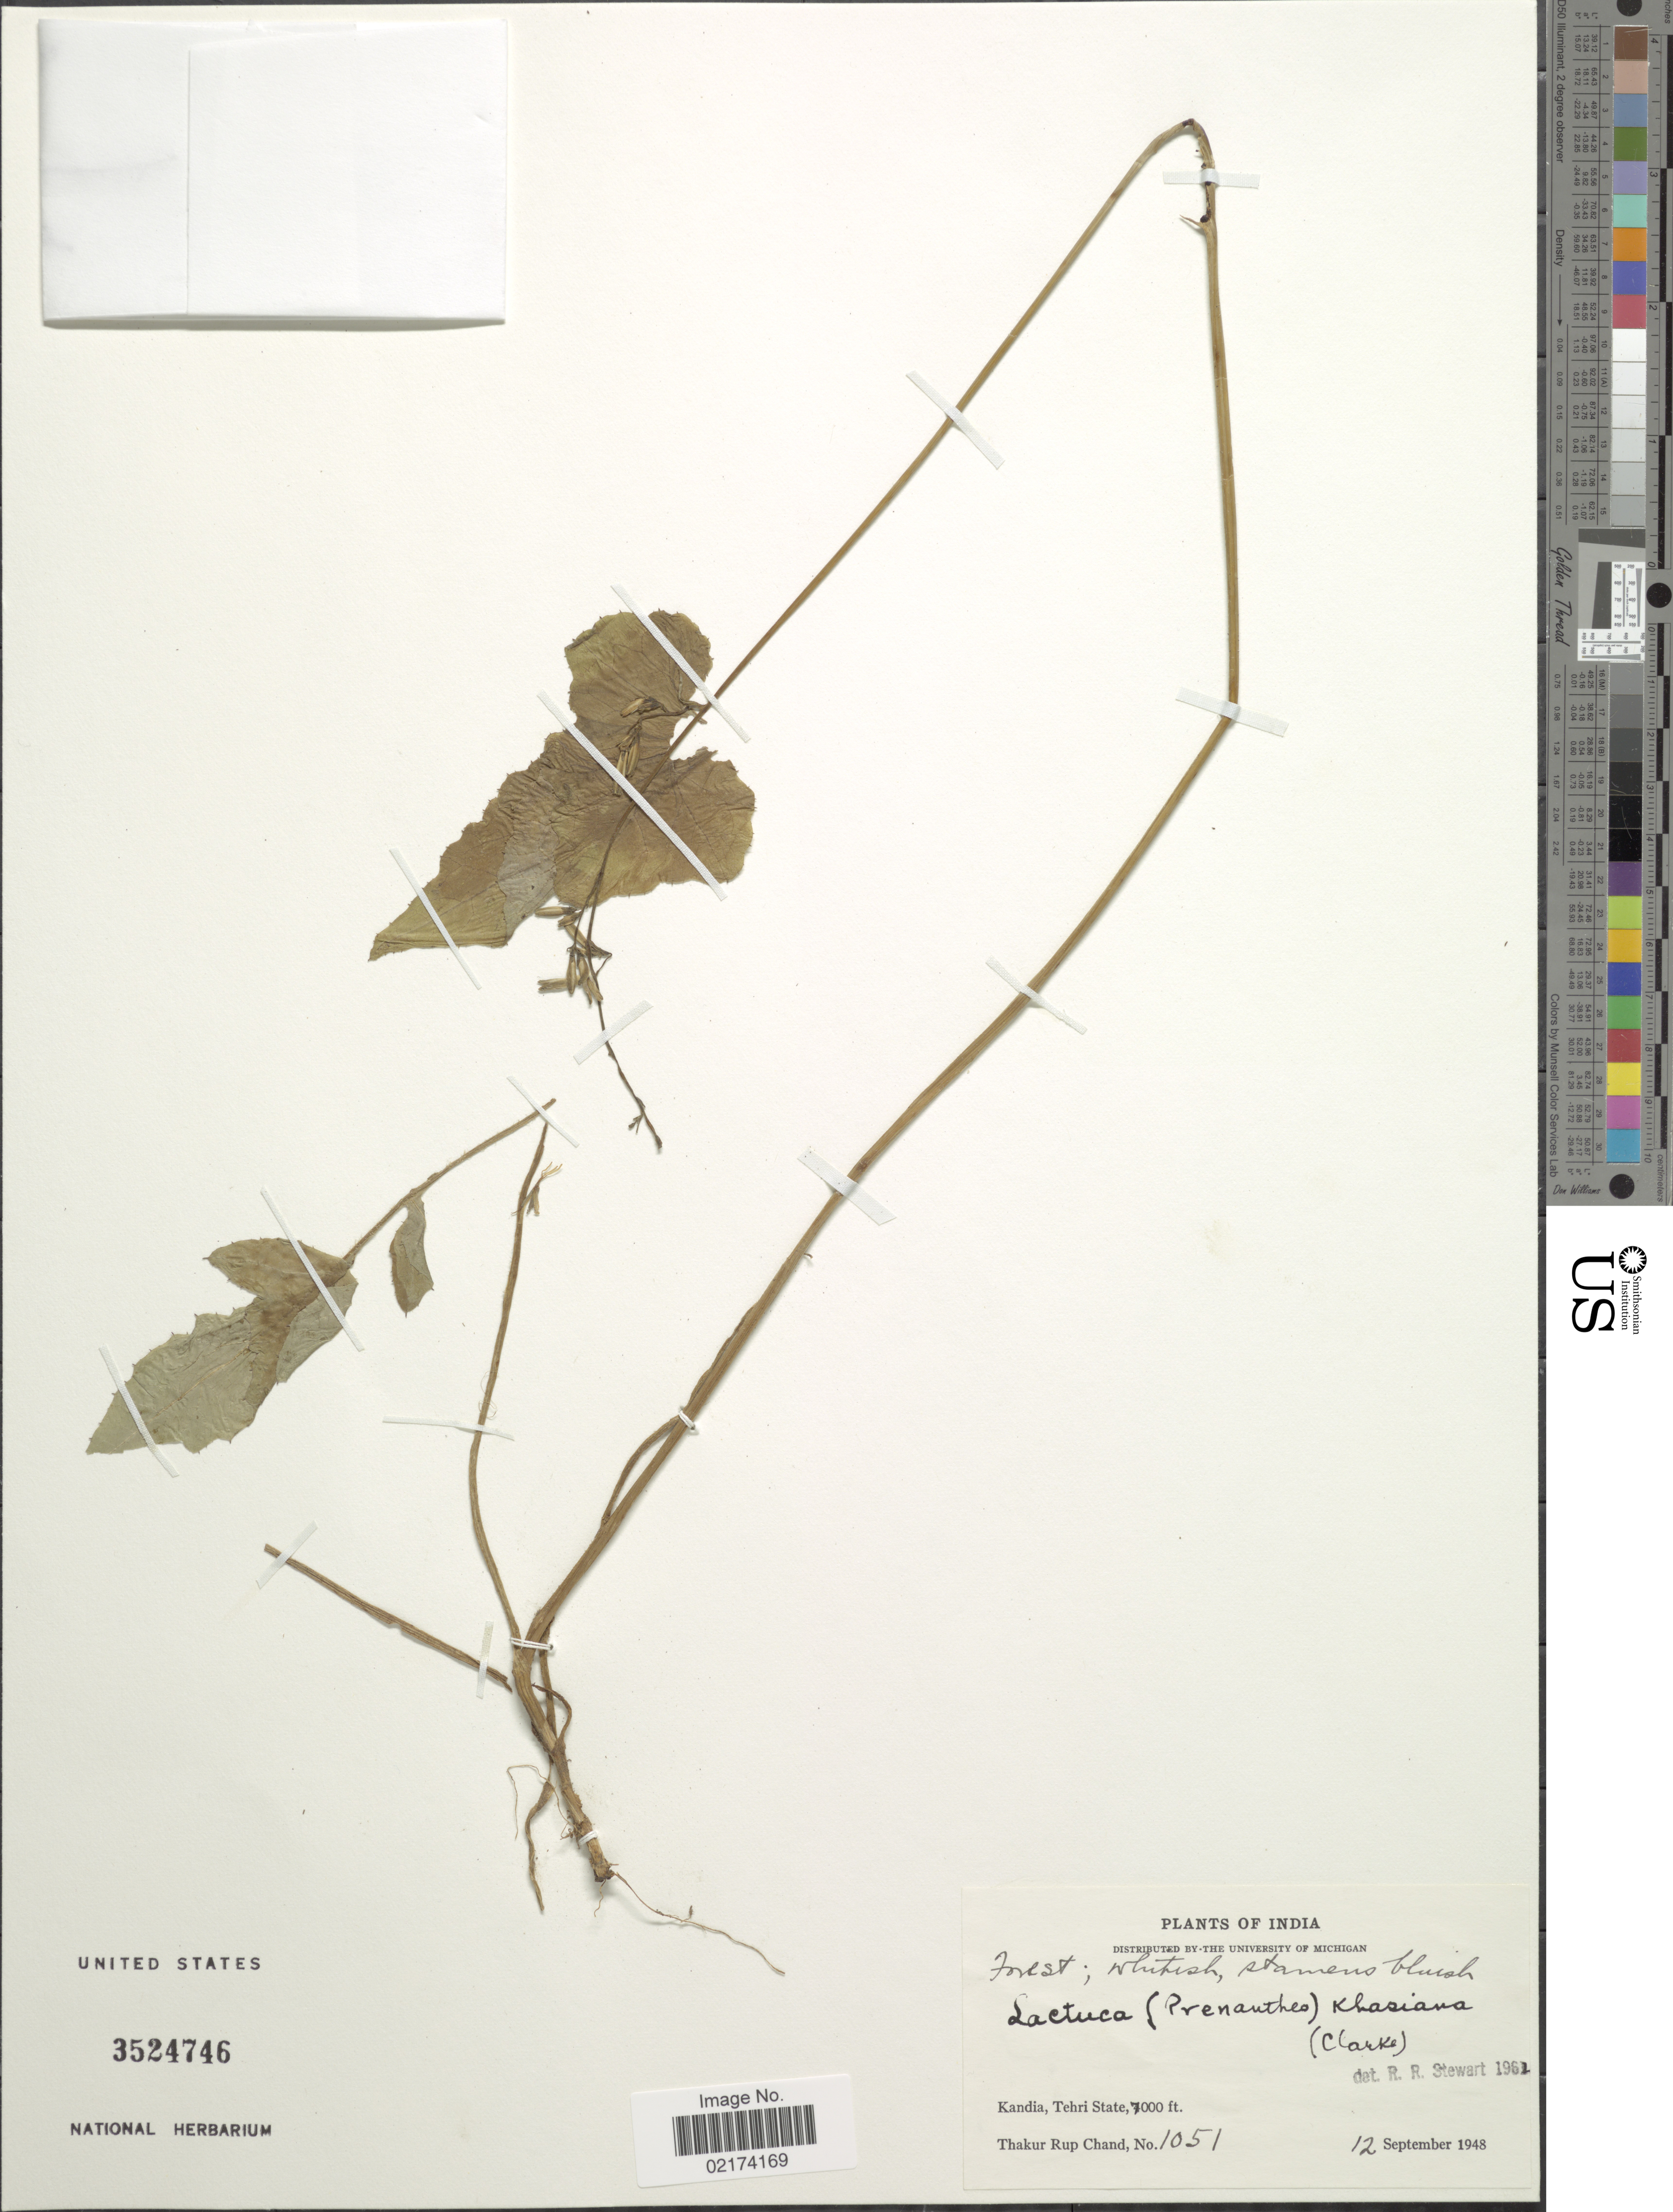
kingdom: Plantae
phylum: Tracheophyta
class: Magnoliopsida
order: Asterales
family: Asteraceae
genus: Lactuca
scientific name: Lactuca khasiana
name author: Franch.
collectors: T. R. Chand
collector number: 1051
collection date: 1948-09-12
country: India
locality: Kandia, Tehri State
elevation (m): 2134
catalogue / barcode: US 3524746